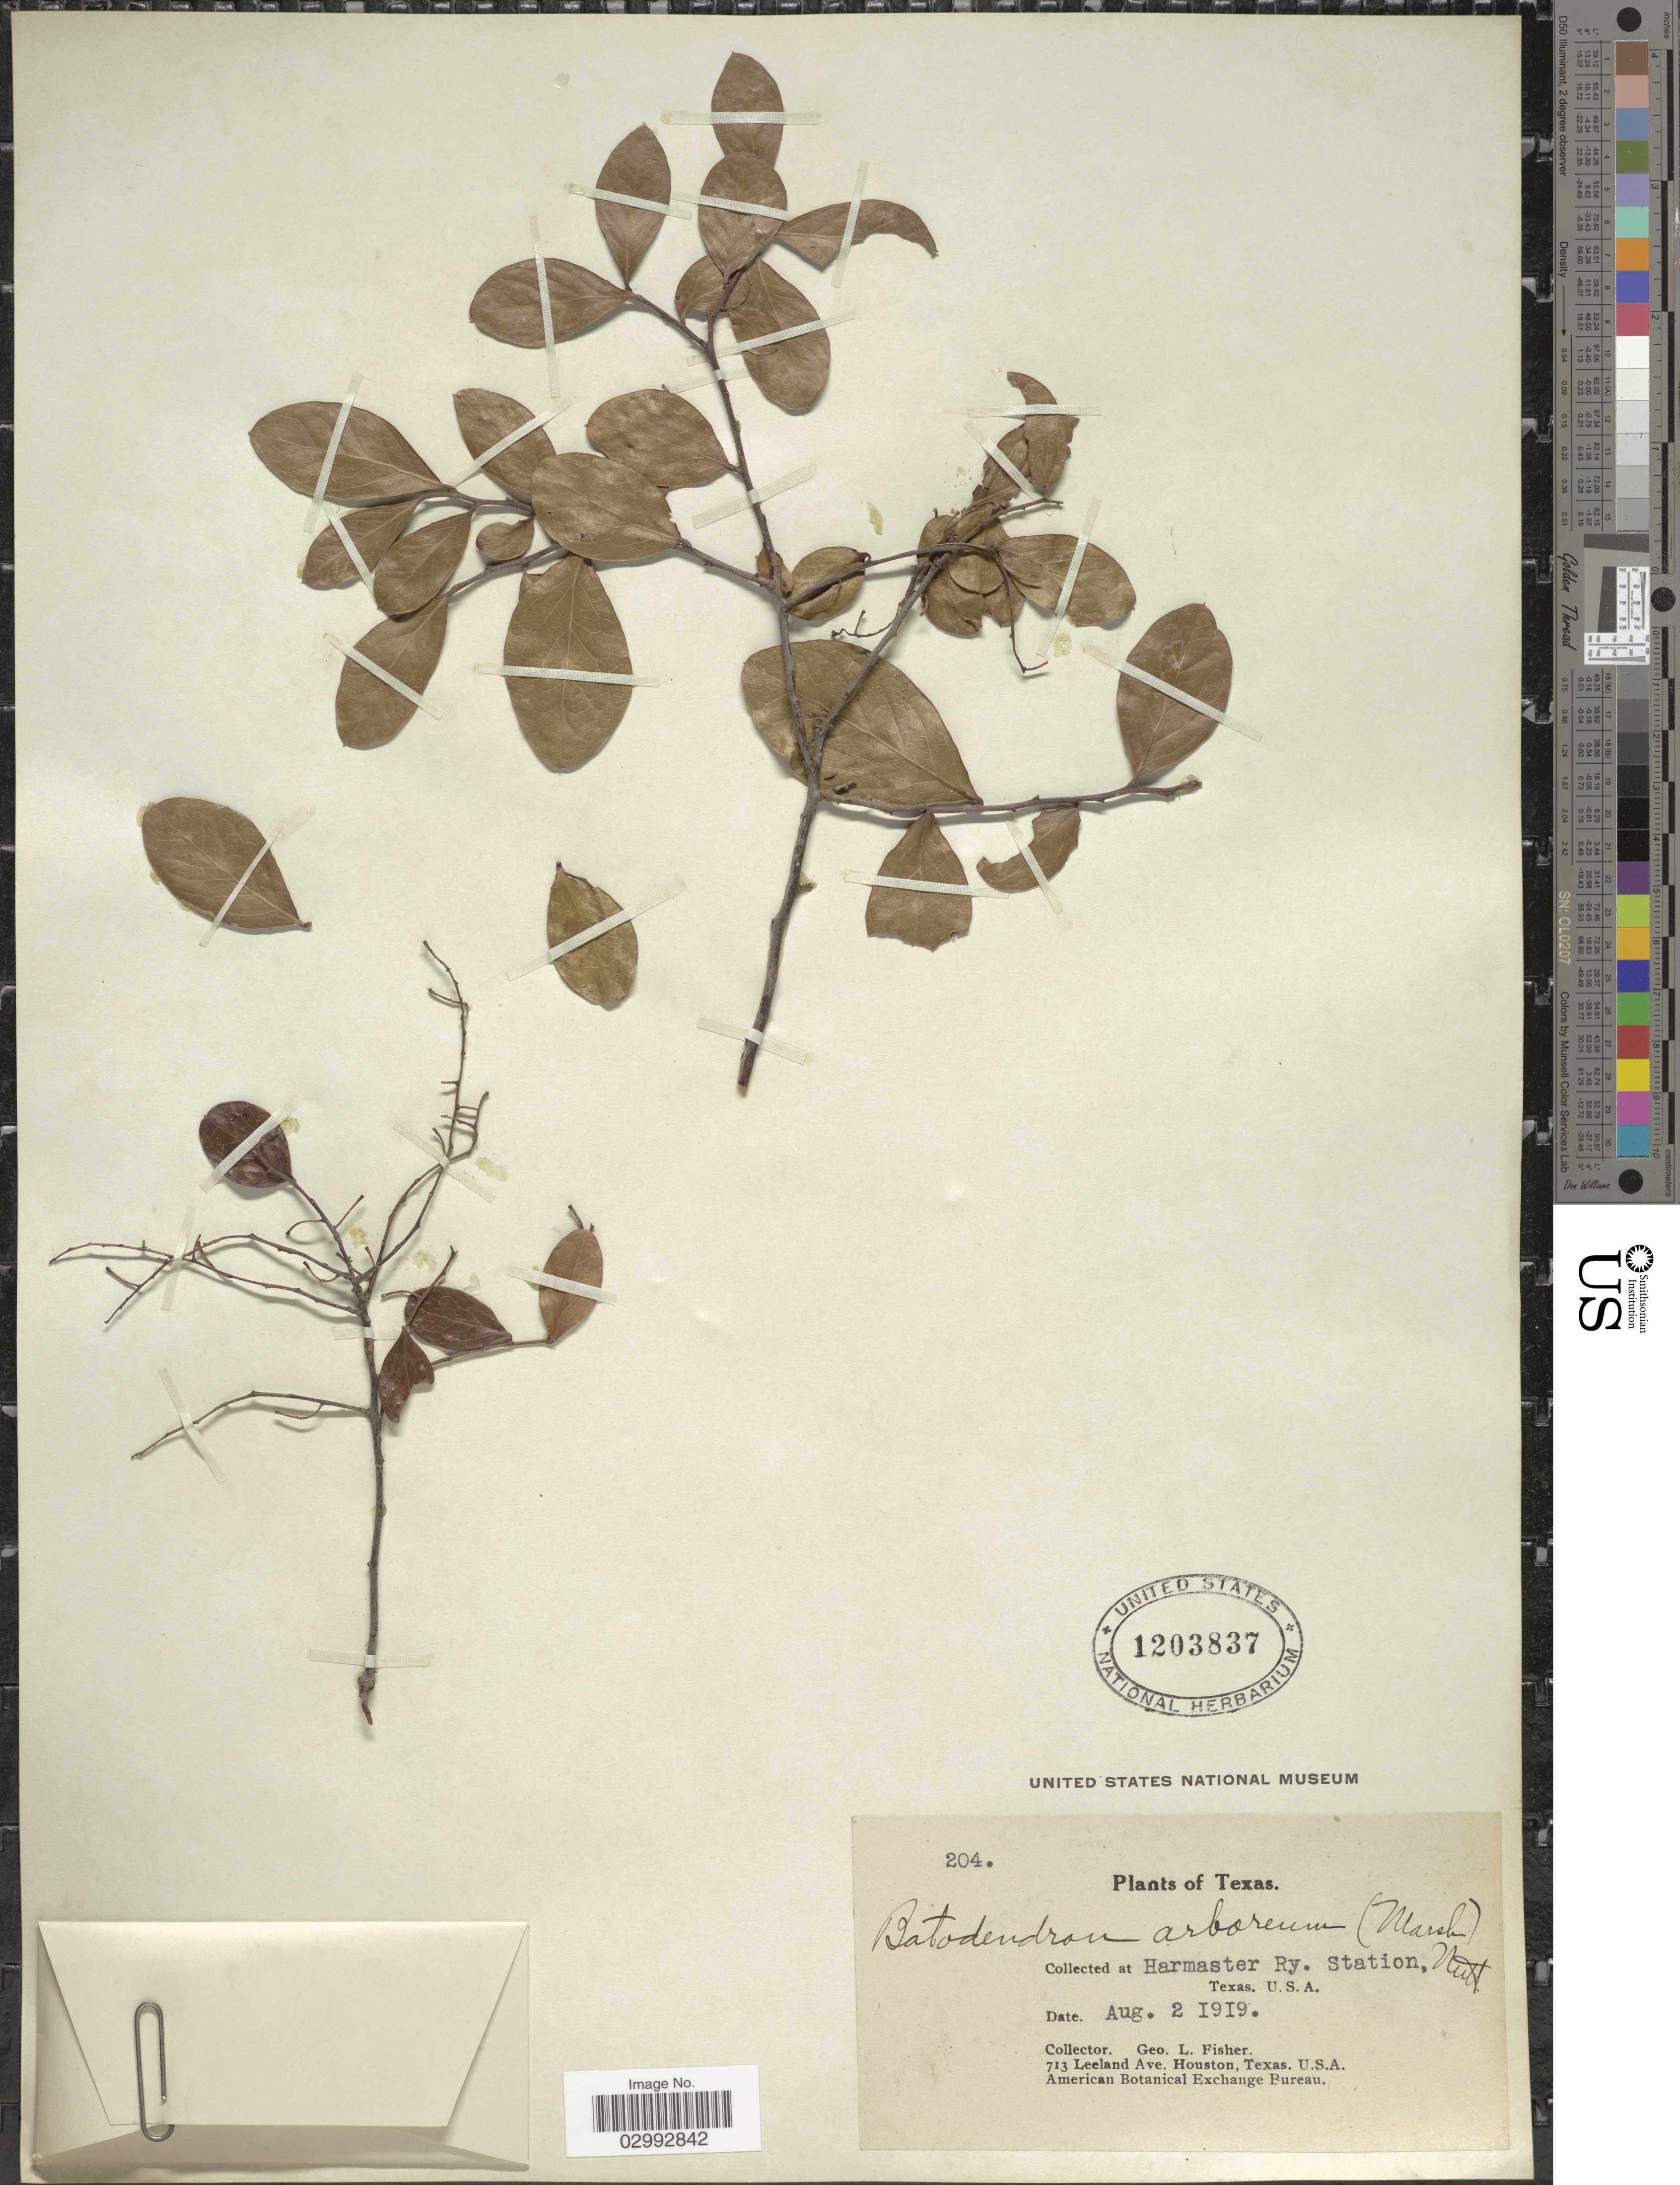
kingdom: Plantae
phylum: Tracheophyta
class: Magnoliopsida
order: Ericales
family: Ericaceae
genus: Batodendron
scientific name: Batodendron arboreum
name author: Nutt.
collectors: G. L. Fisher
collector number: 204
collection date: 1919-08-02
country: United States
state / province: Texas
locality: Harmaster Ry. Station.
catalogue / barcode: US 1203837